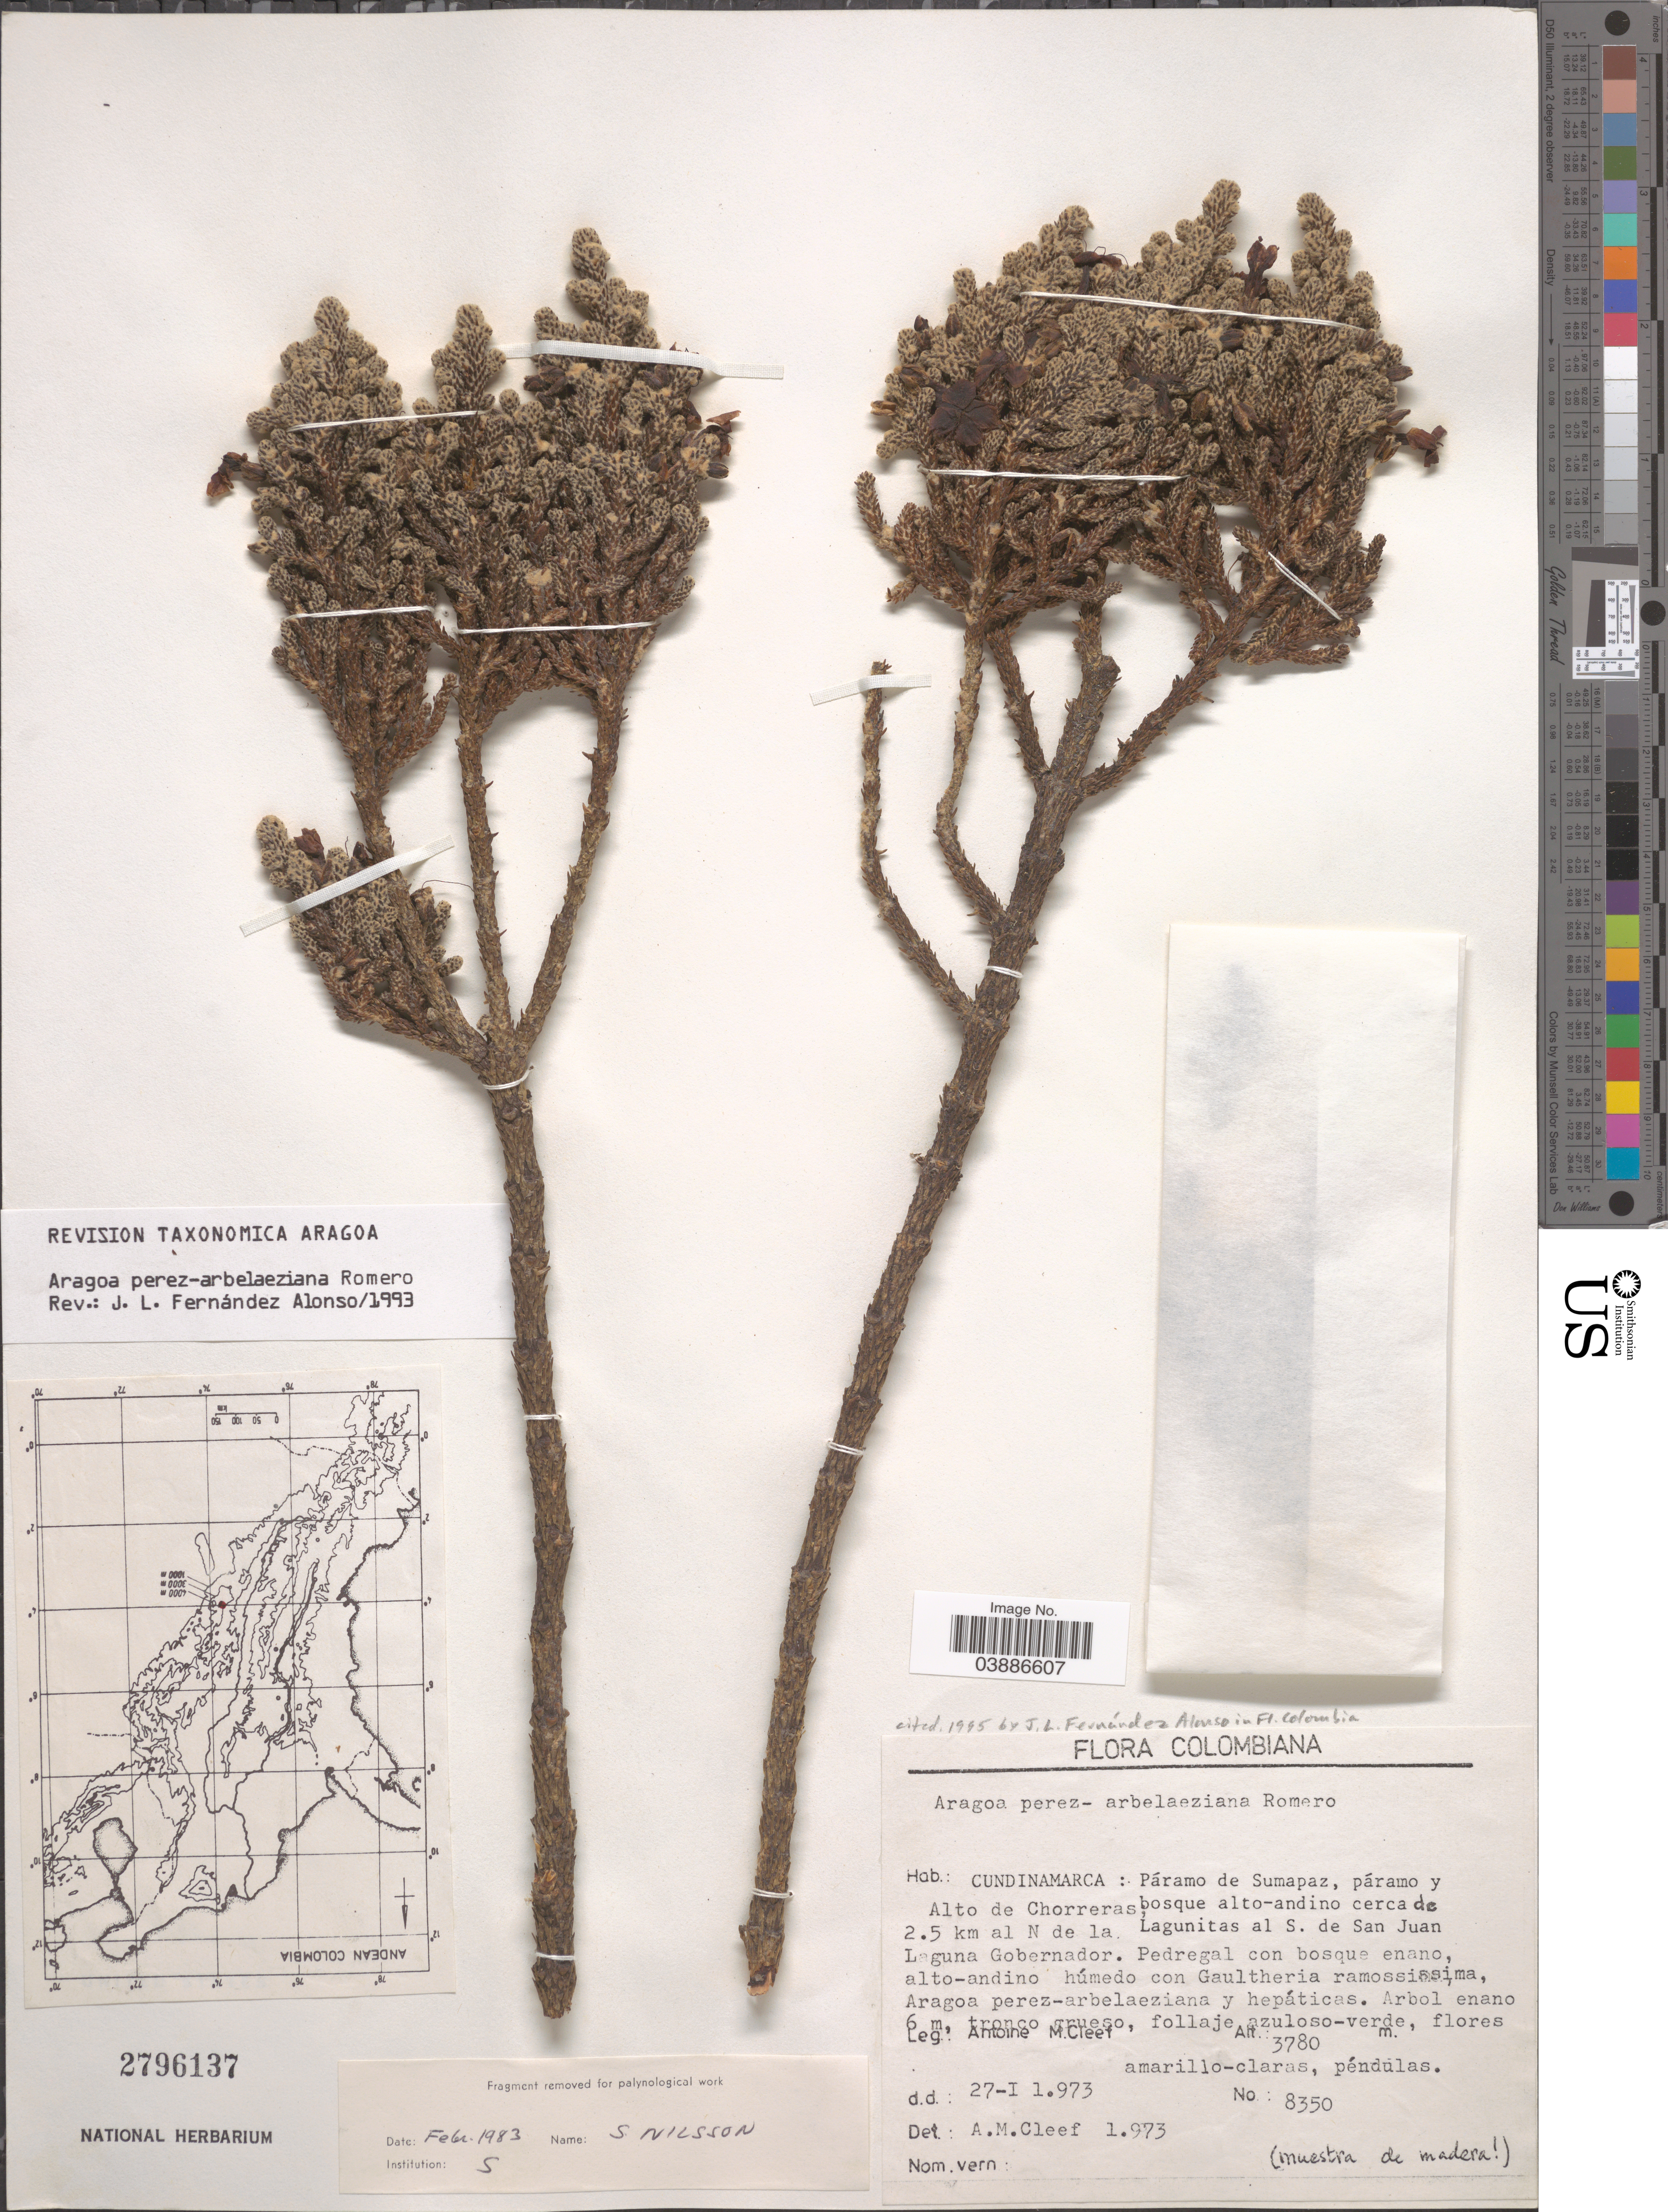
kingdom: Plantae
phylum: Tracheophyta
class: Magnoliopsida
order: Lamiales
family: Plantaginaceae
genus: Aragoa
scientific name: Aragoa perez-arbelaeziana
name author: Romero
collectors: A. M. Cleef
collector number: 8350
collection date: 1973-01-27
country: Colombia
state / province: Cundinamarca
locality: Páramo de Sumapaz, páramo y Alto de Chorreras, bosque alto-andino cerca de 2.5 km al N de la Lagunitas al S. de San Juan. Laguna Gobernador.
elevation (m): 3780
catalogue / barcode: US 2796137